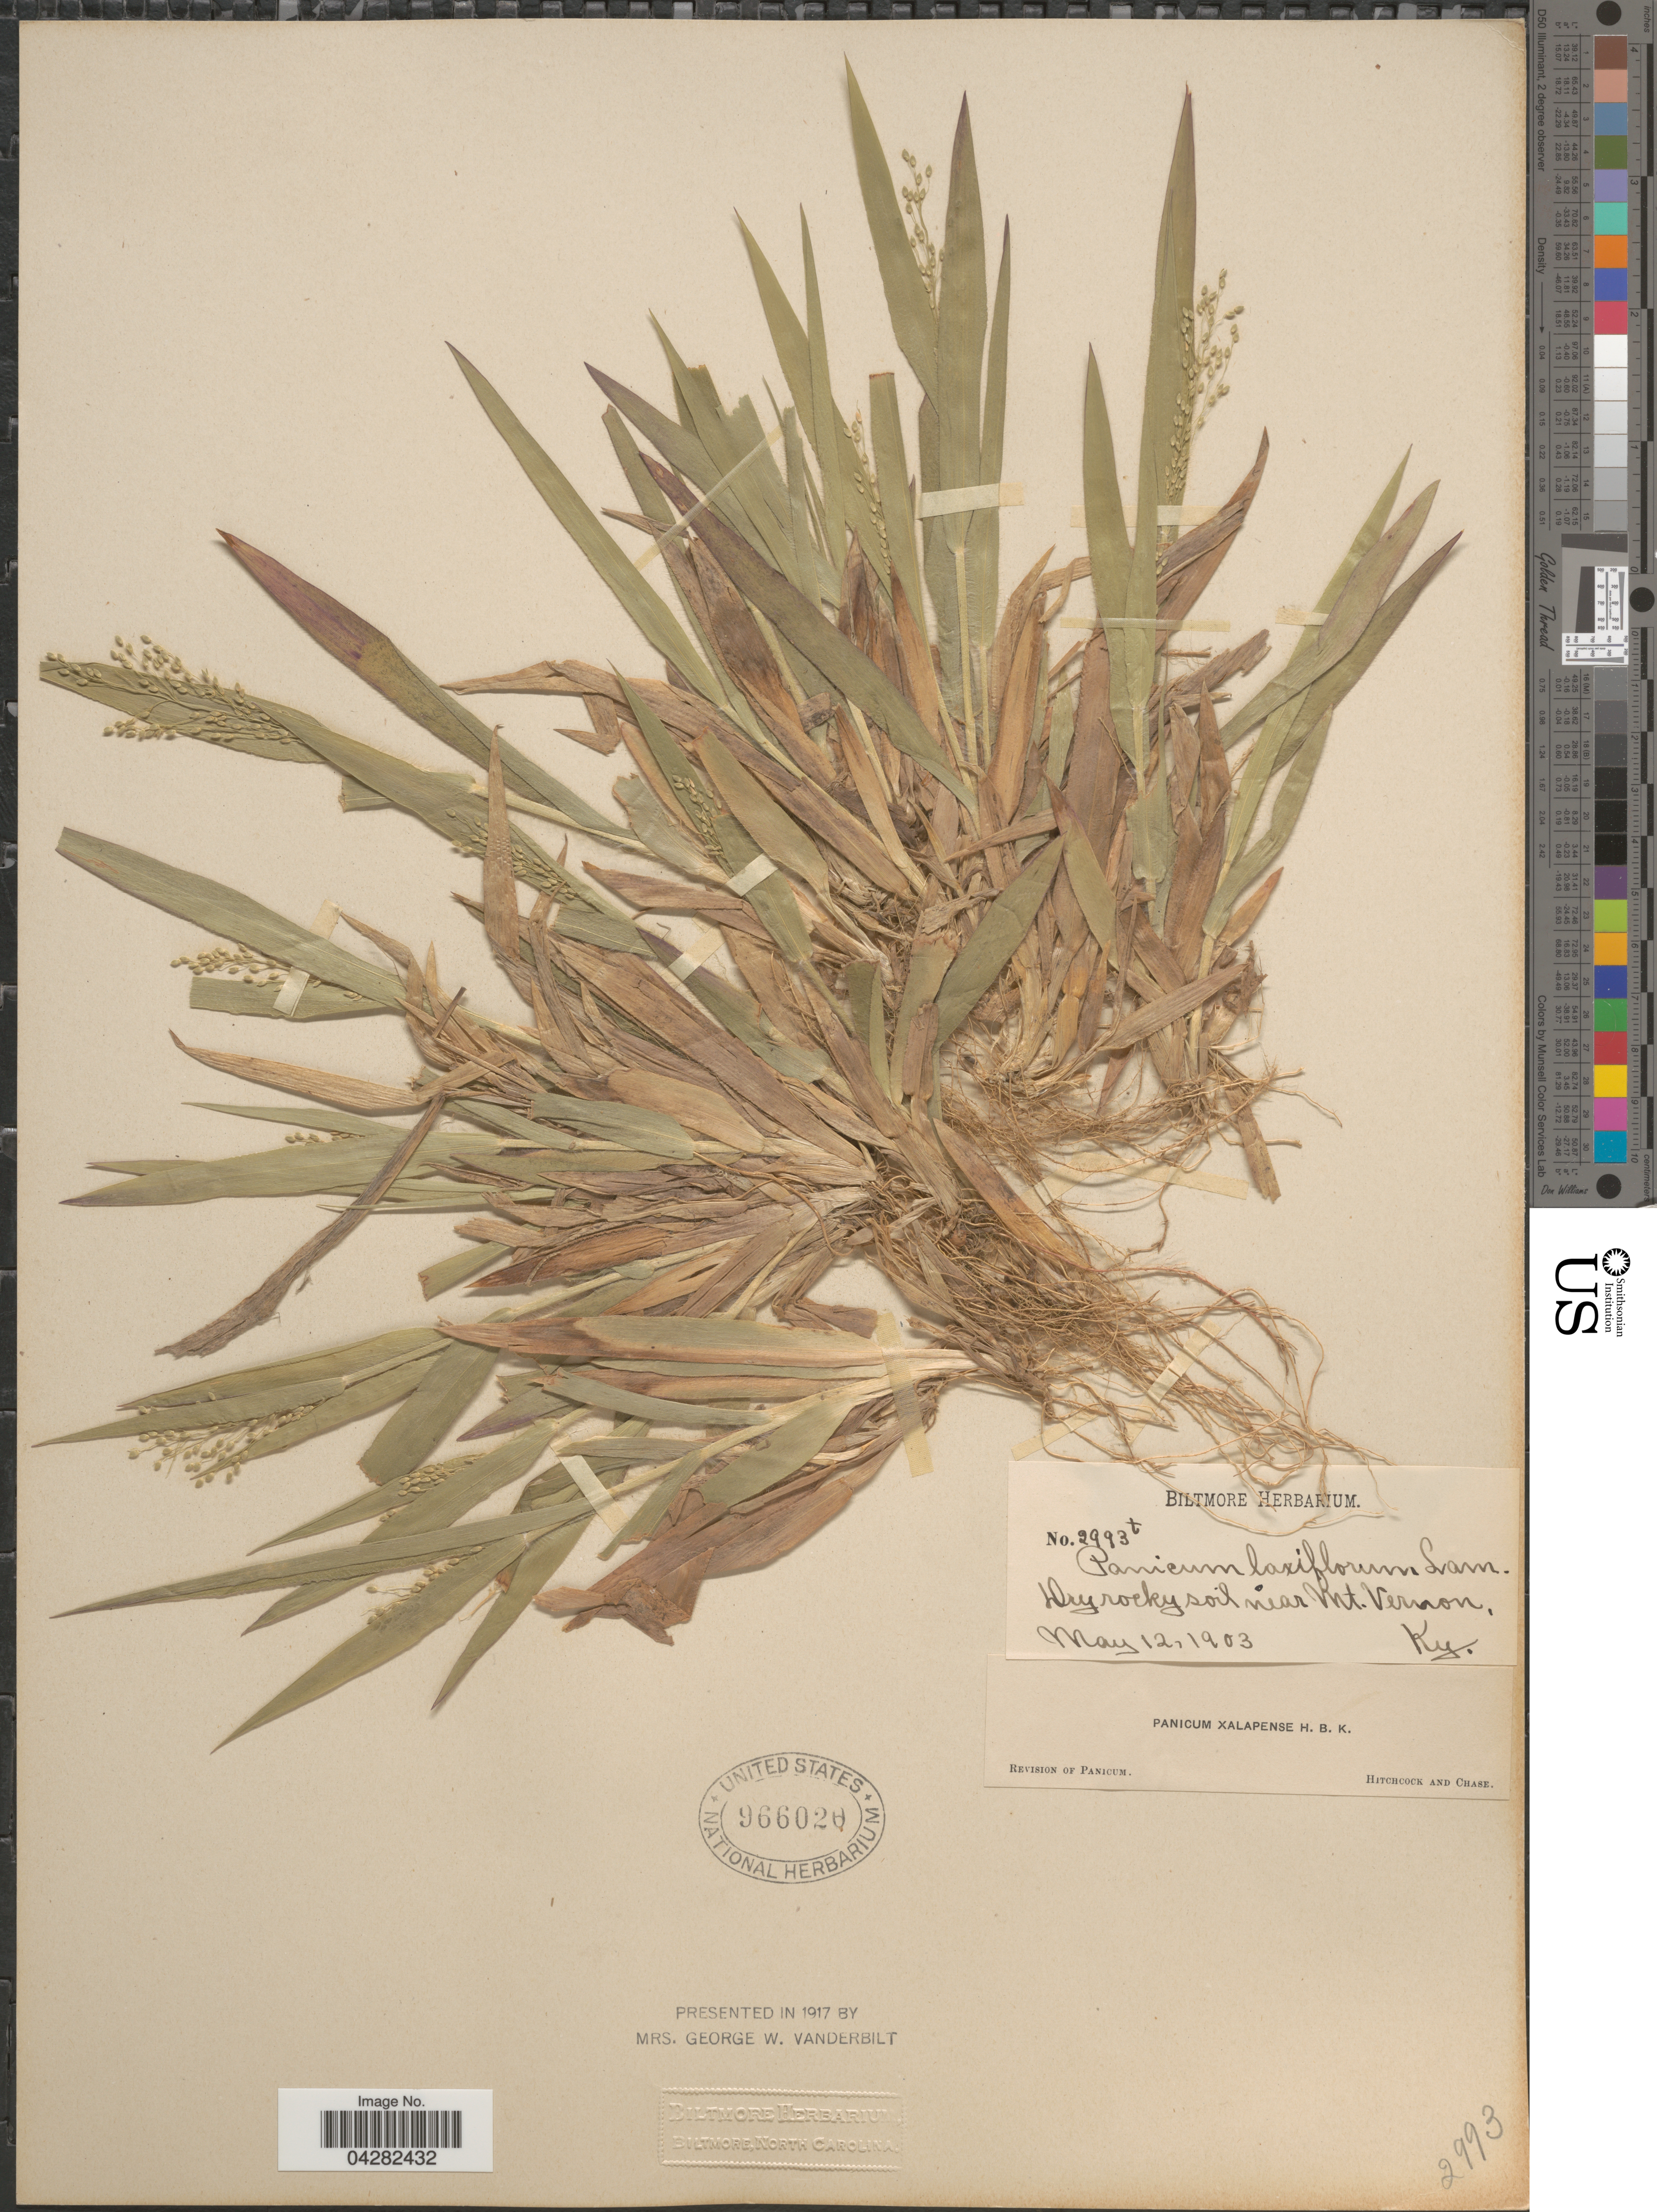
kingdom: Plantae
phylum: Tracheophyta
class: Liliopsida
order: Poales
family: Poaceae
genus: Dichanthelium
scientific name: Dichanthelium laxiflorum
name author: (Lam.) Gould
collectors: ex herb. Biltmore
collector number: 2993t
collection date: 1903-05-12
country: United States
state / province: Kentucky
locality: Dry rocky soil near Mt. Vernon.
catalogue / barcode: US 966020